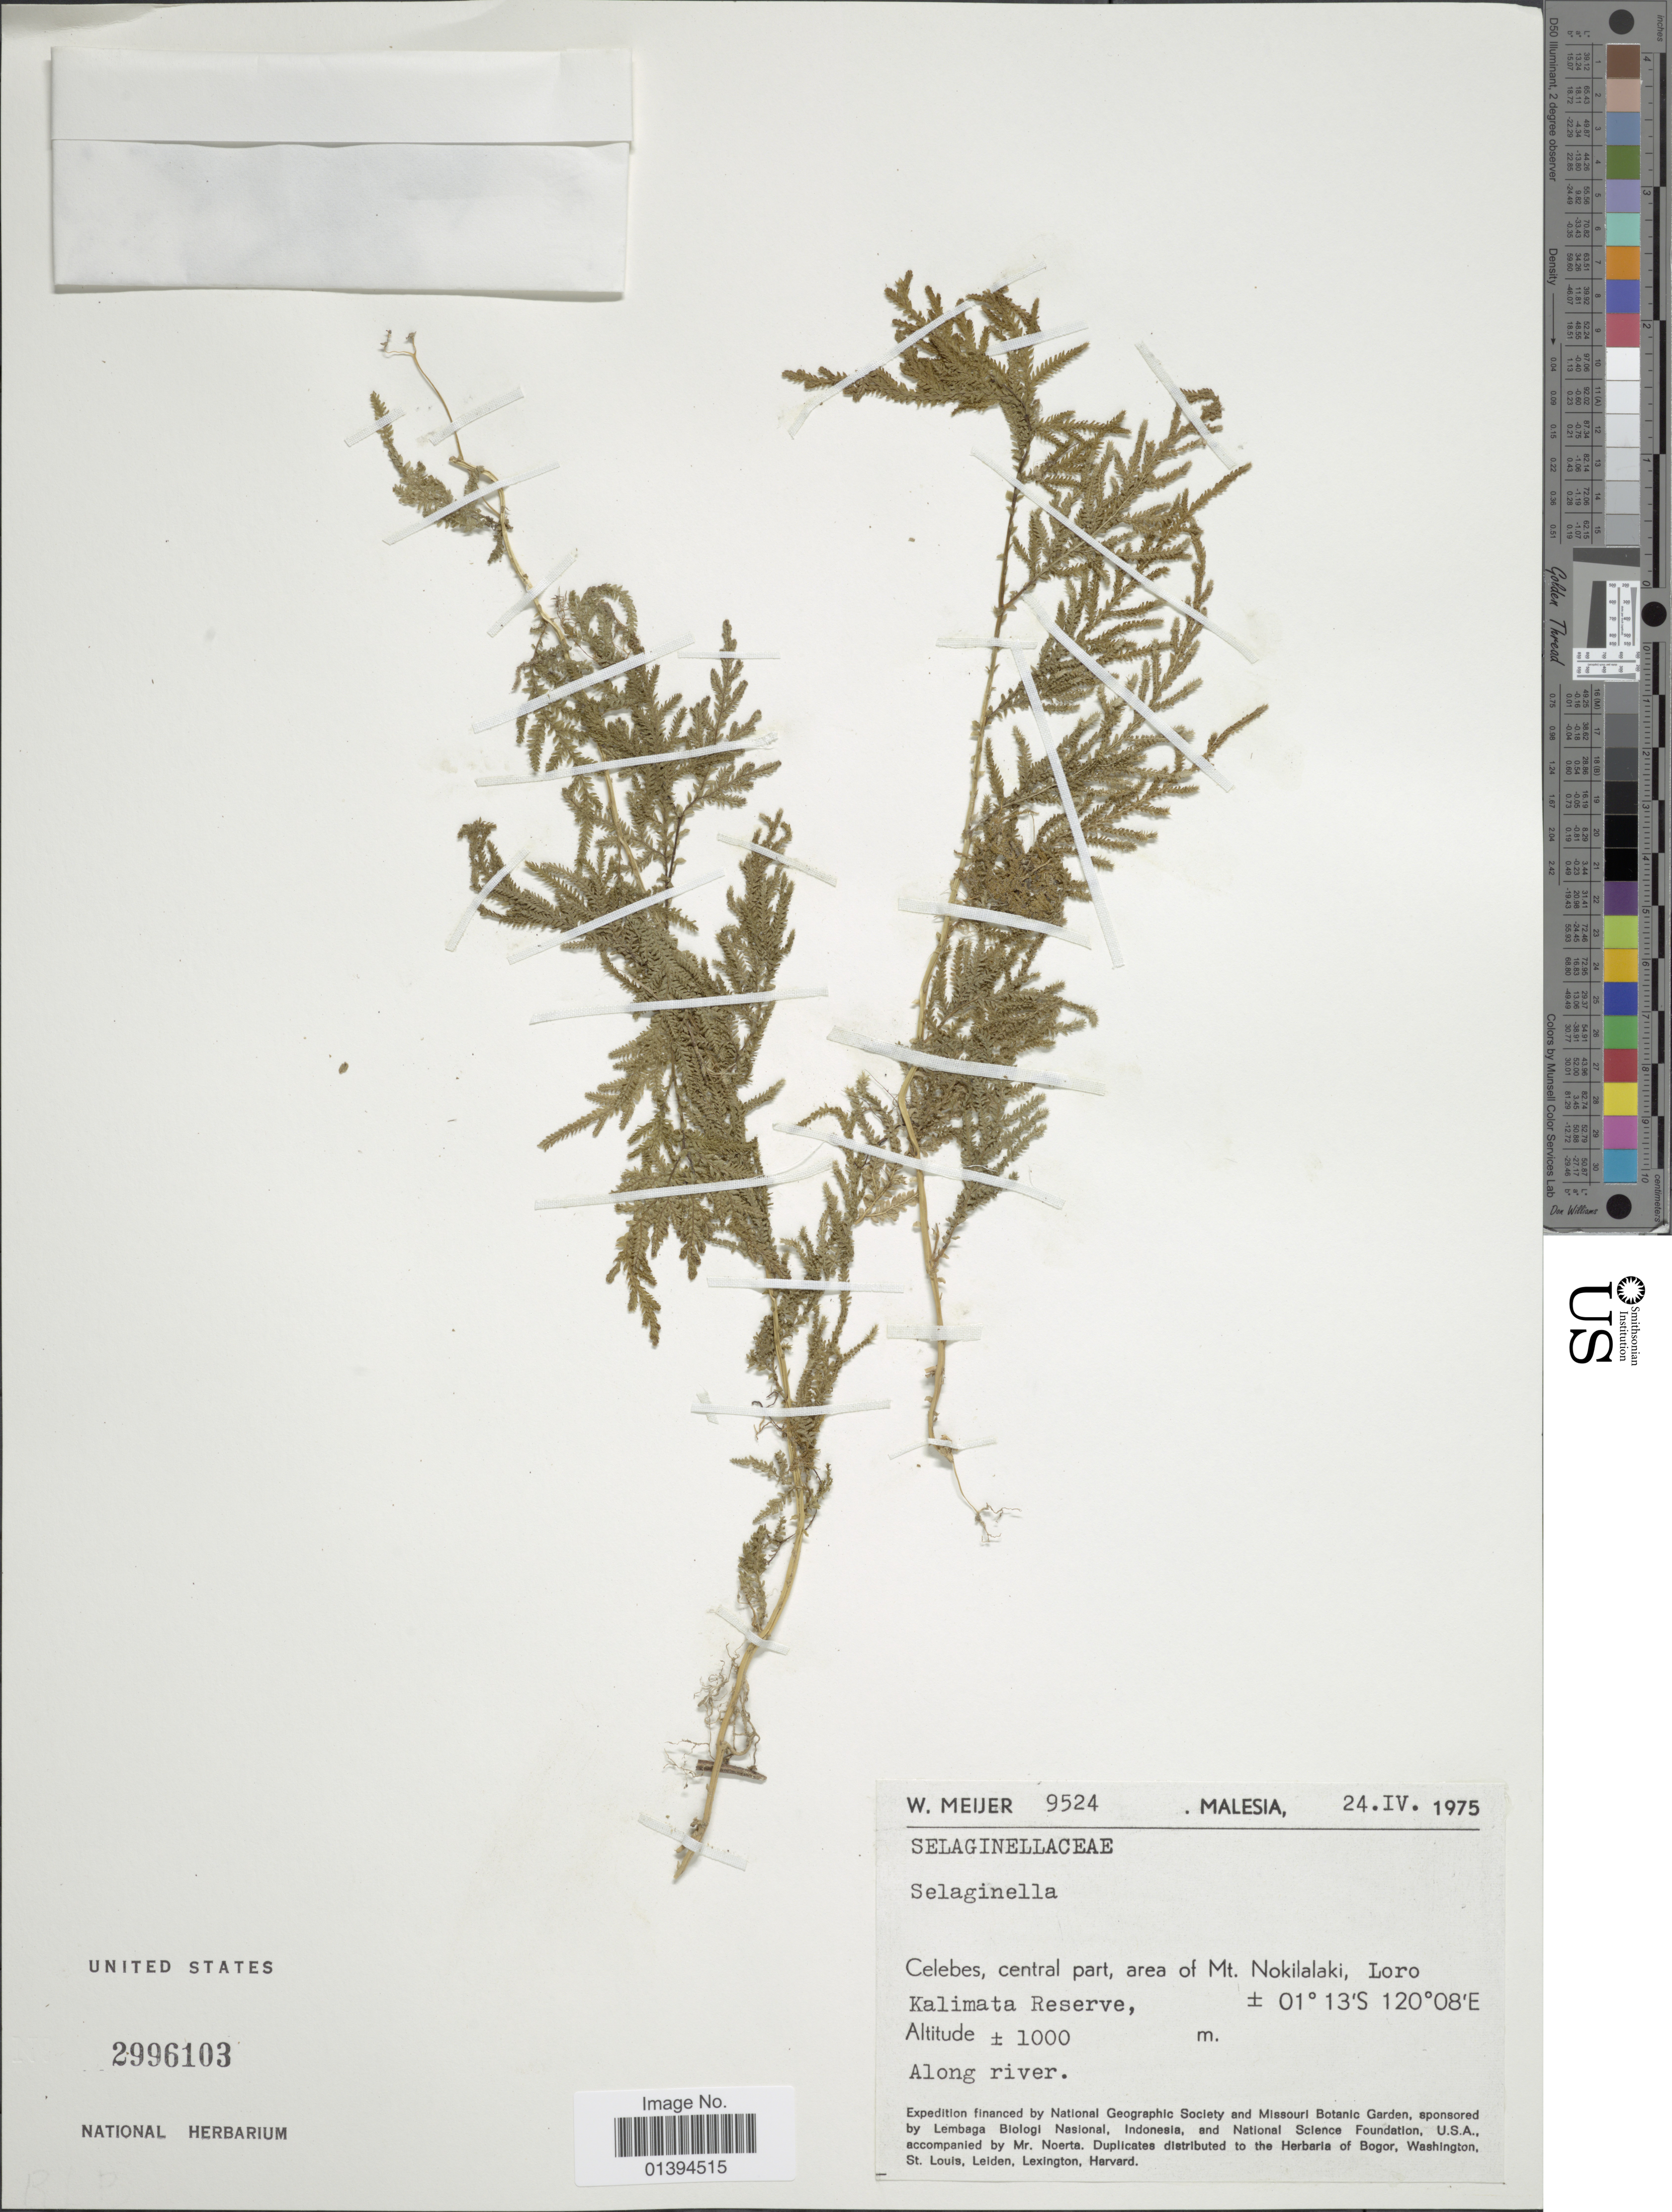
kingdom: Plantae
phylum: Tracheophyta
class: Lycopodiopsida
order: Selaginellales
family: Selaginellaceae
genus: Selaginella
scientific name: Selaginella sp.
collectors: W. Meijer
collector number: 9524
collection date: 1975-04-24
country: Malaysia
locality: Malesia, Celebes, central part, area of Mt. Nokilalaki, Loro Kalimata Reserve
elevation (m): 1000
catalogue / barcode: US 2996103